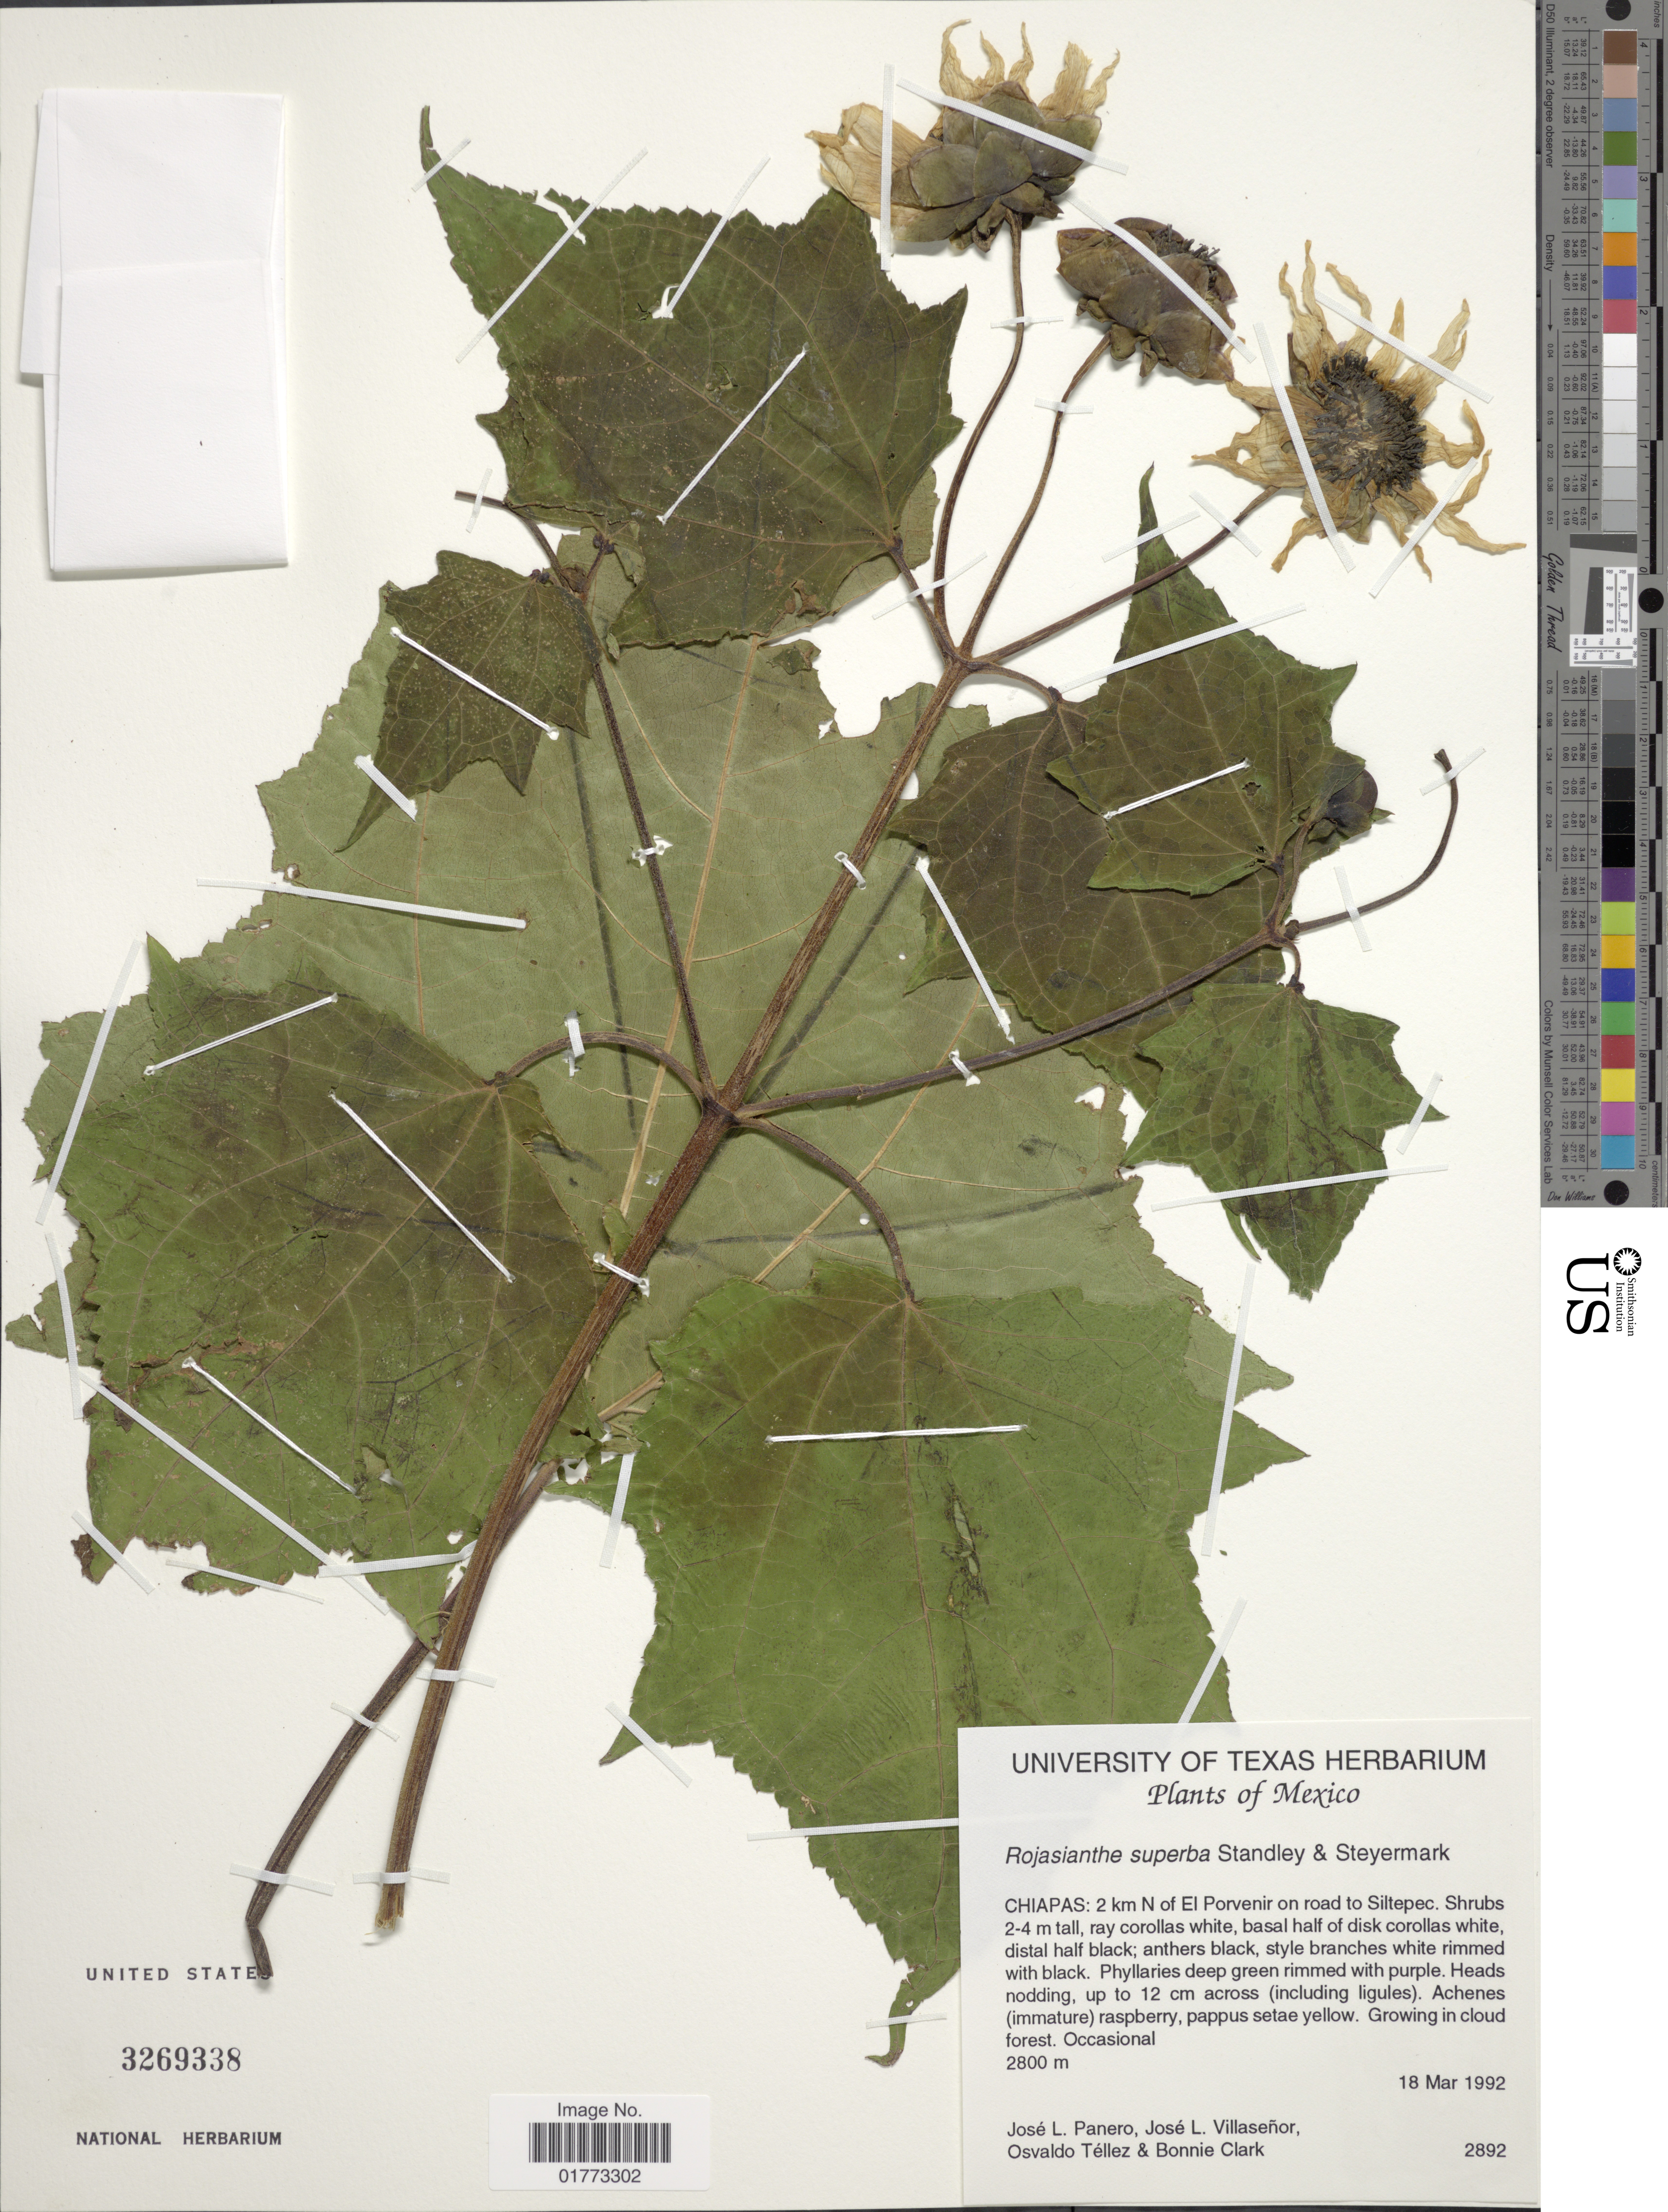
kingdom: Plantae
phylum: Tracheophyta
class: Magnoliopsida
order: Asterales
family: Asteraceae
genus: Rojasianthe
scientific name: Rojasianthe superba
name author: Standl. & Steyerm.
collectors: J. L. Panero, J. Villaseñor R., O. Tellez & B. Clark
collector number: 2892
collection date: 1992-03-18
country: Mexico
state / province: Chiapas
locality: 2 km N of El Porvenir on road to Siltepec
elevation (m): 2800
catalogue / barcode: US 3269338